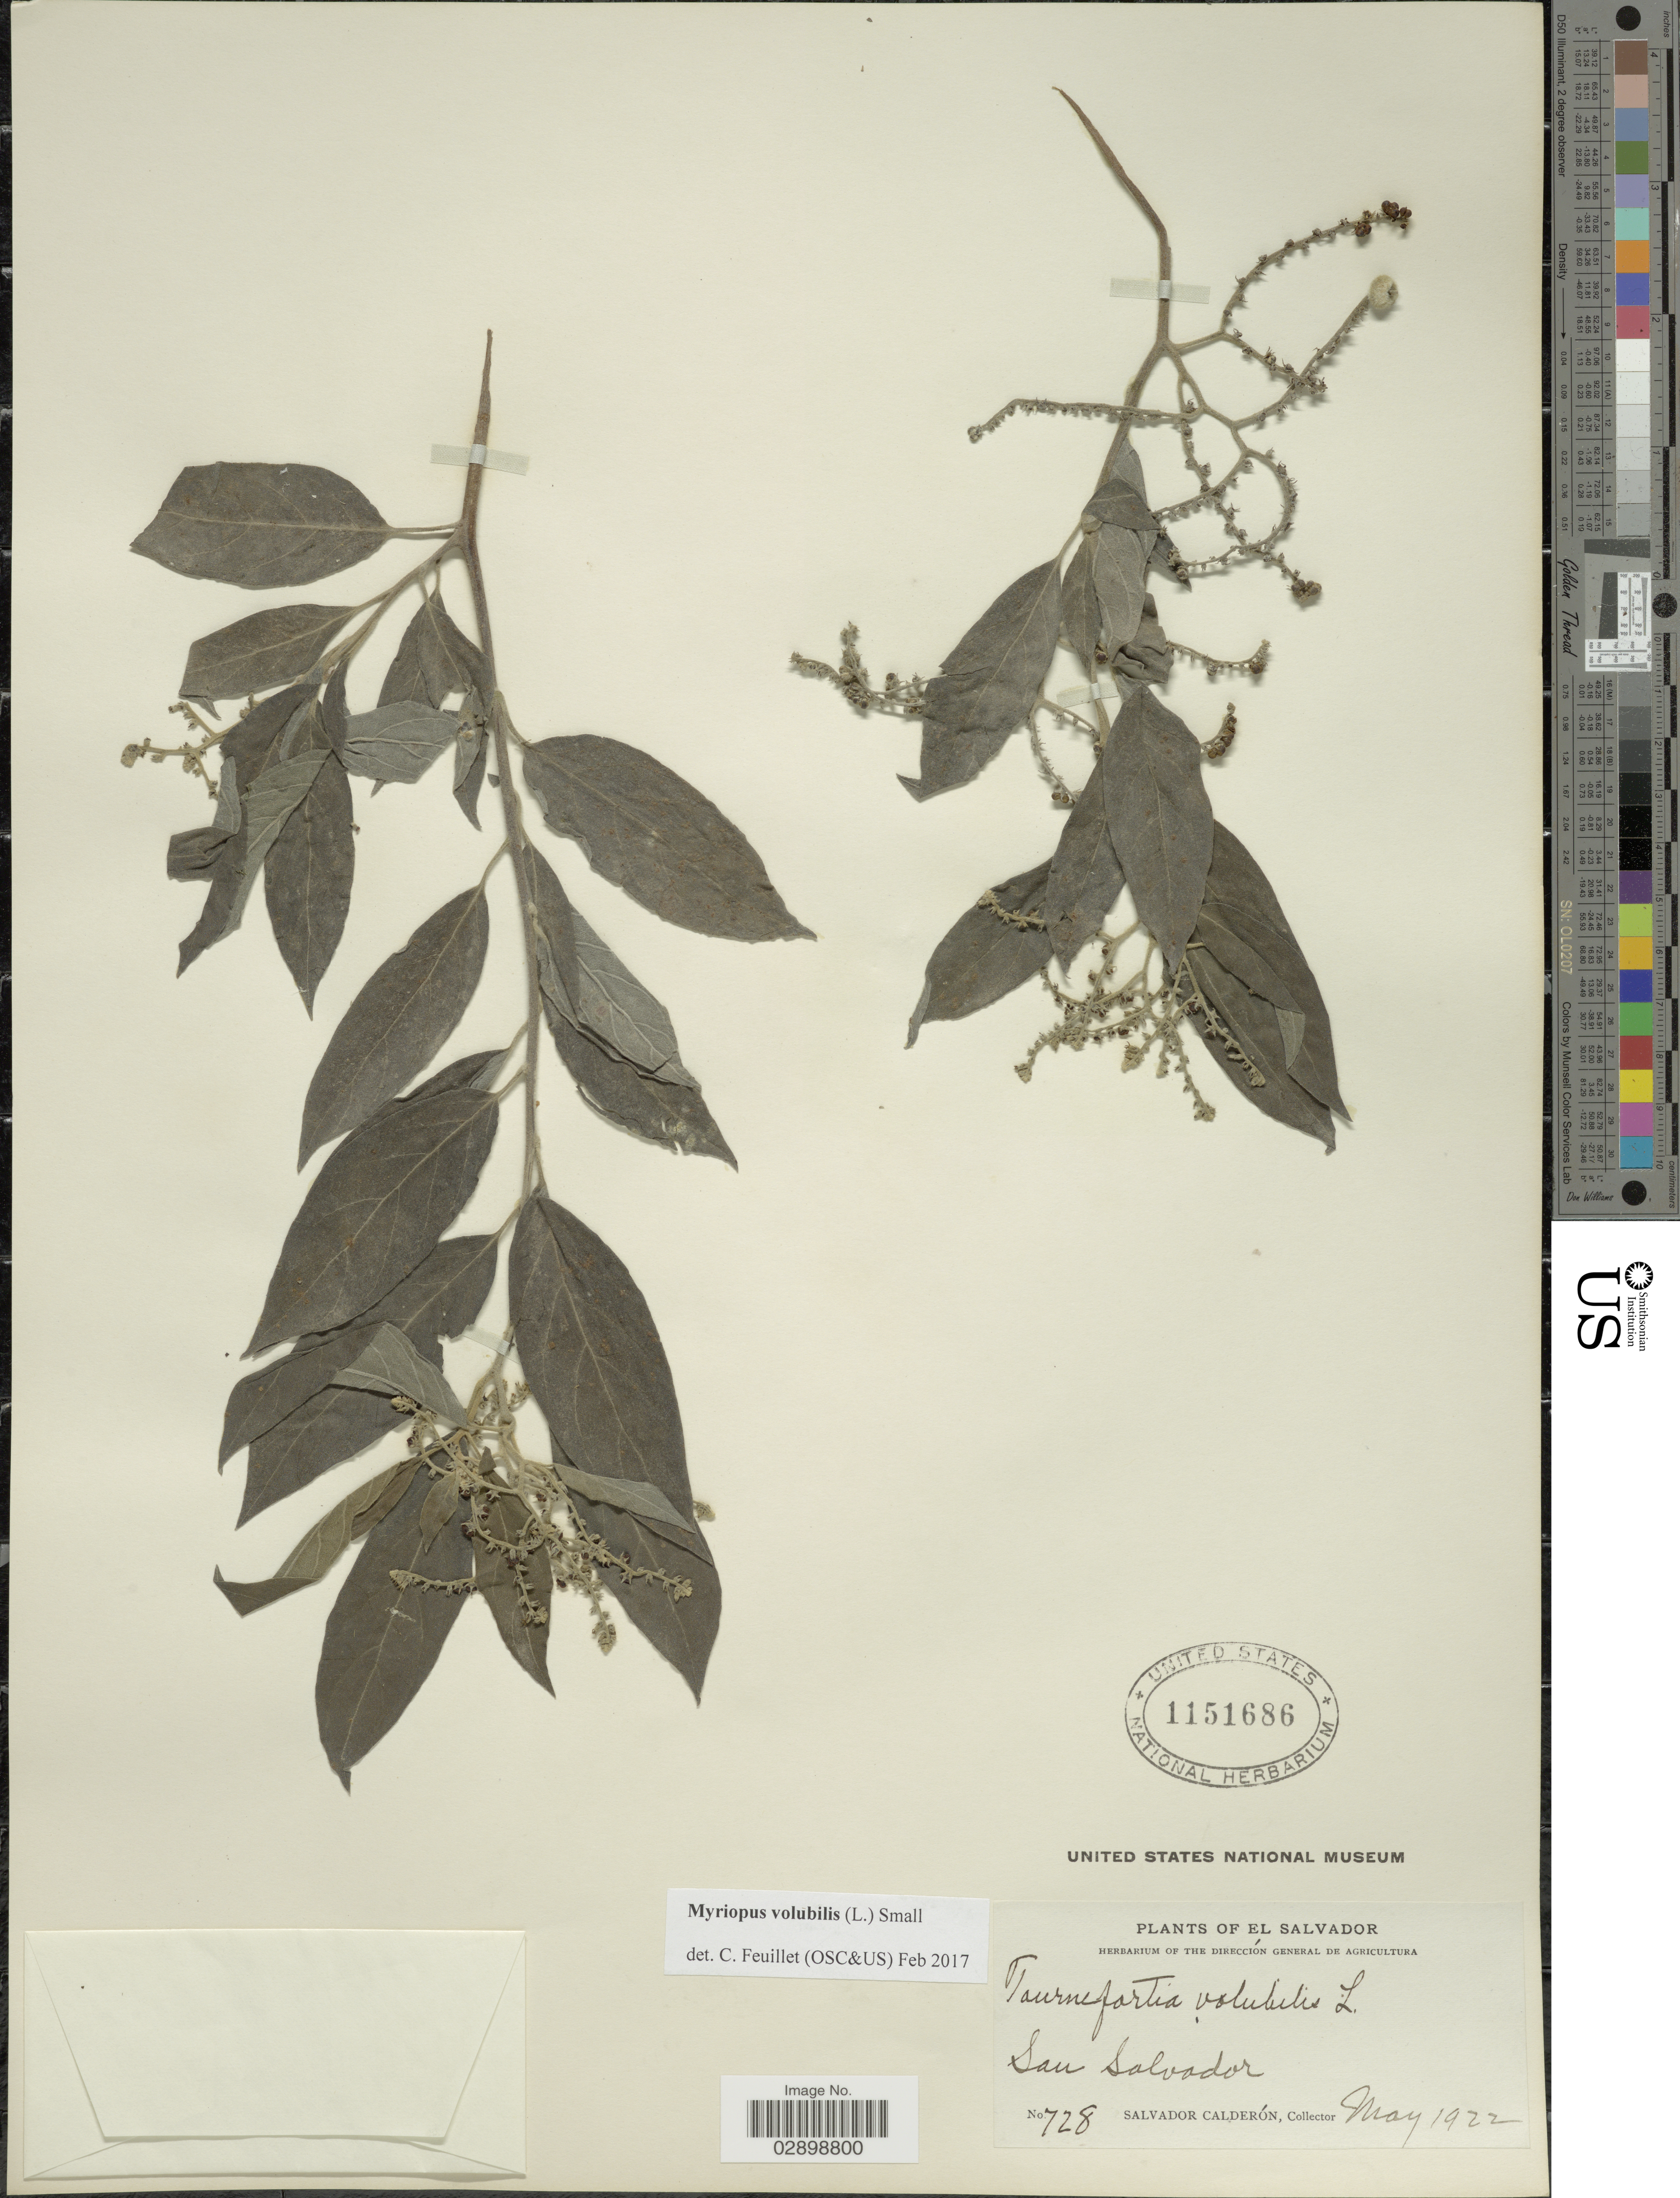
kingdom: Plantae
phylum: Tracheophyta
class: Magnoliopsida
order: Boraginales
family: Heliotropiaceae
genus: Myriopus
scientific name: Myriopus volubilis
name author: (L.) Small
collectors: S. Calderón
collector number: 728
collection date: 1922-05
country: El Salvador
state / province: San Salvador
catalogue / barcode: US 1151686